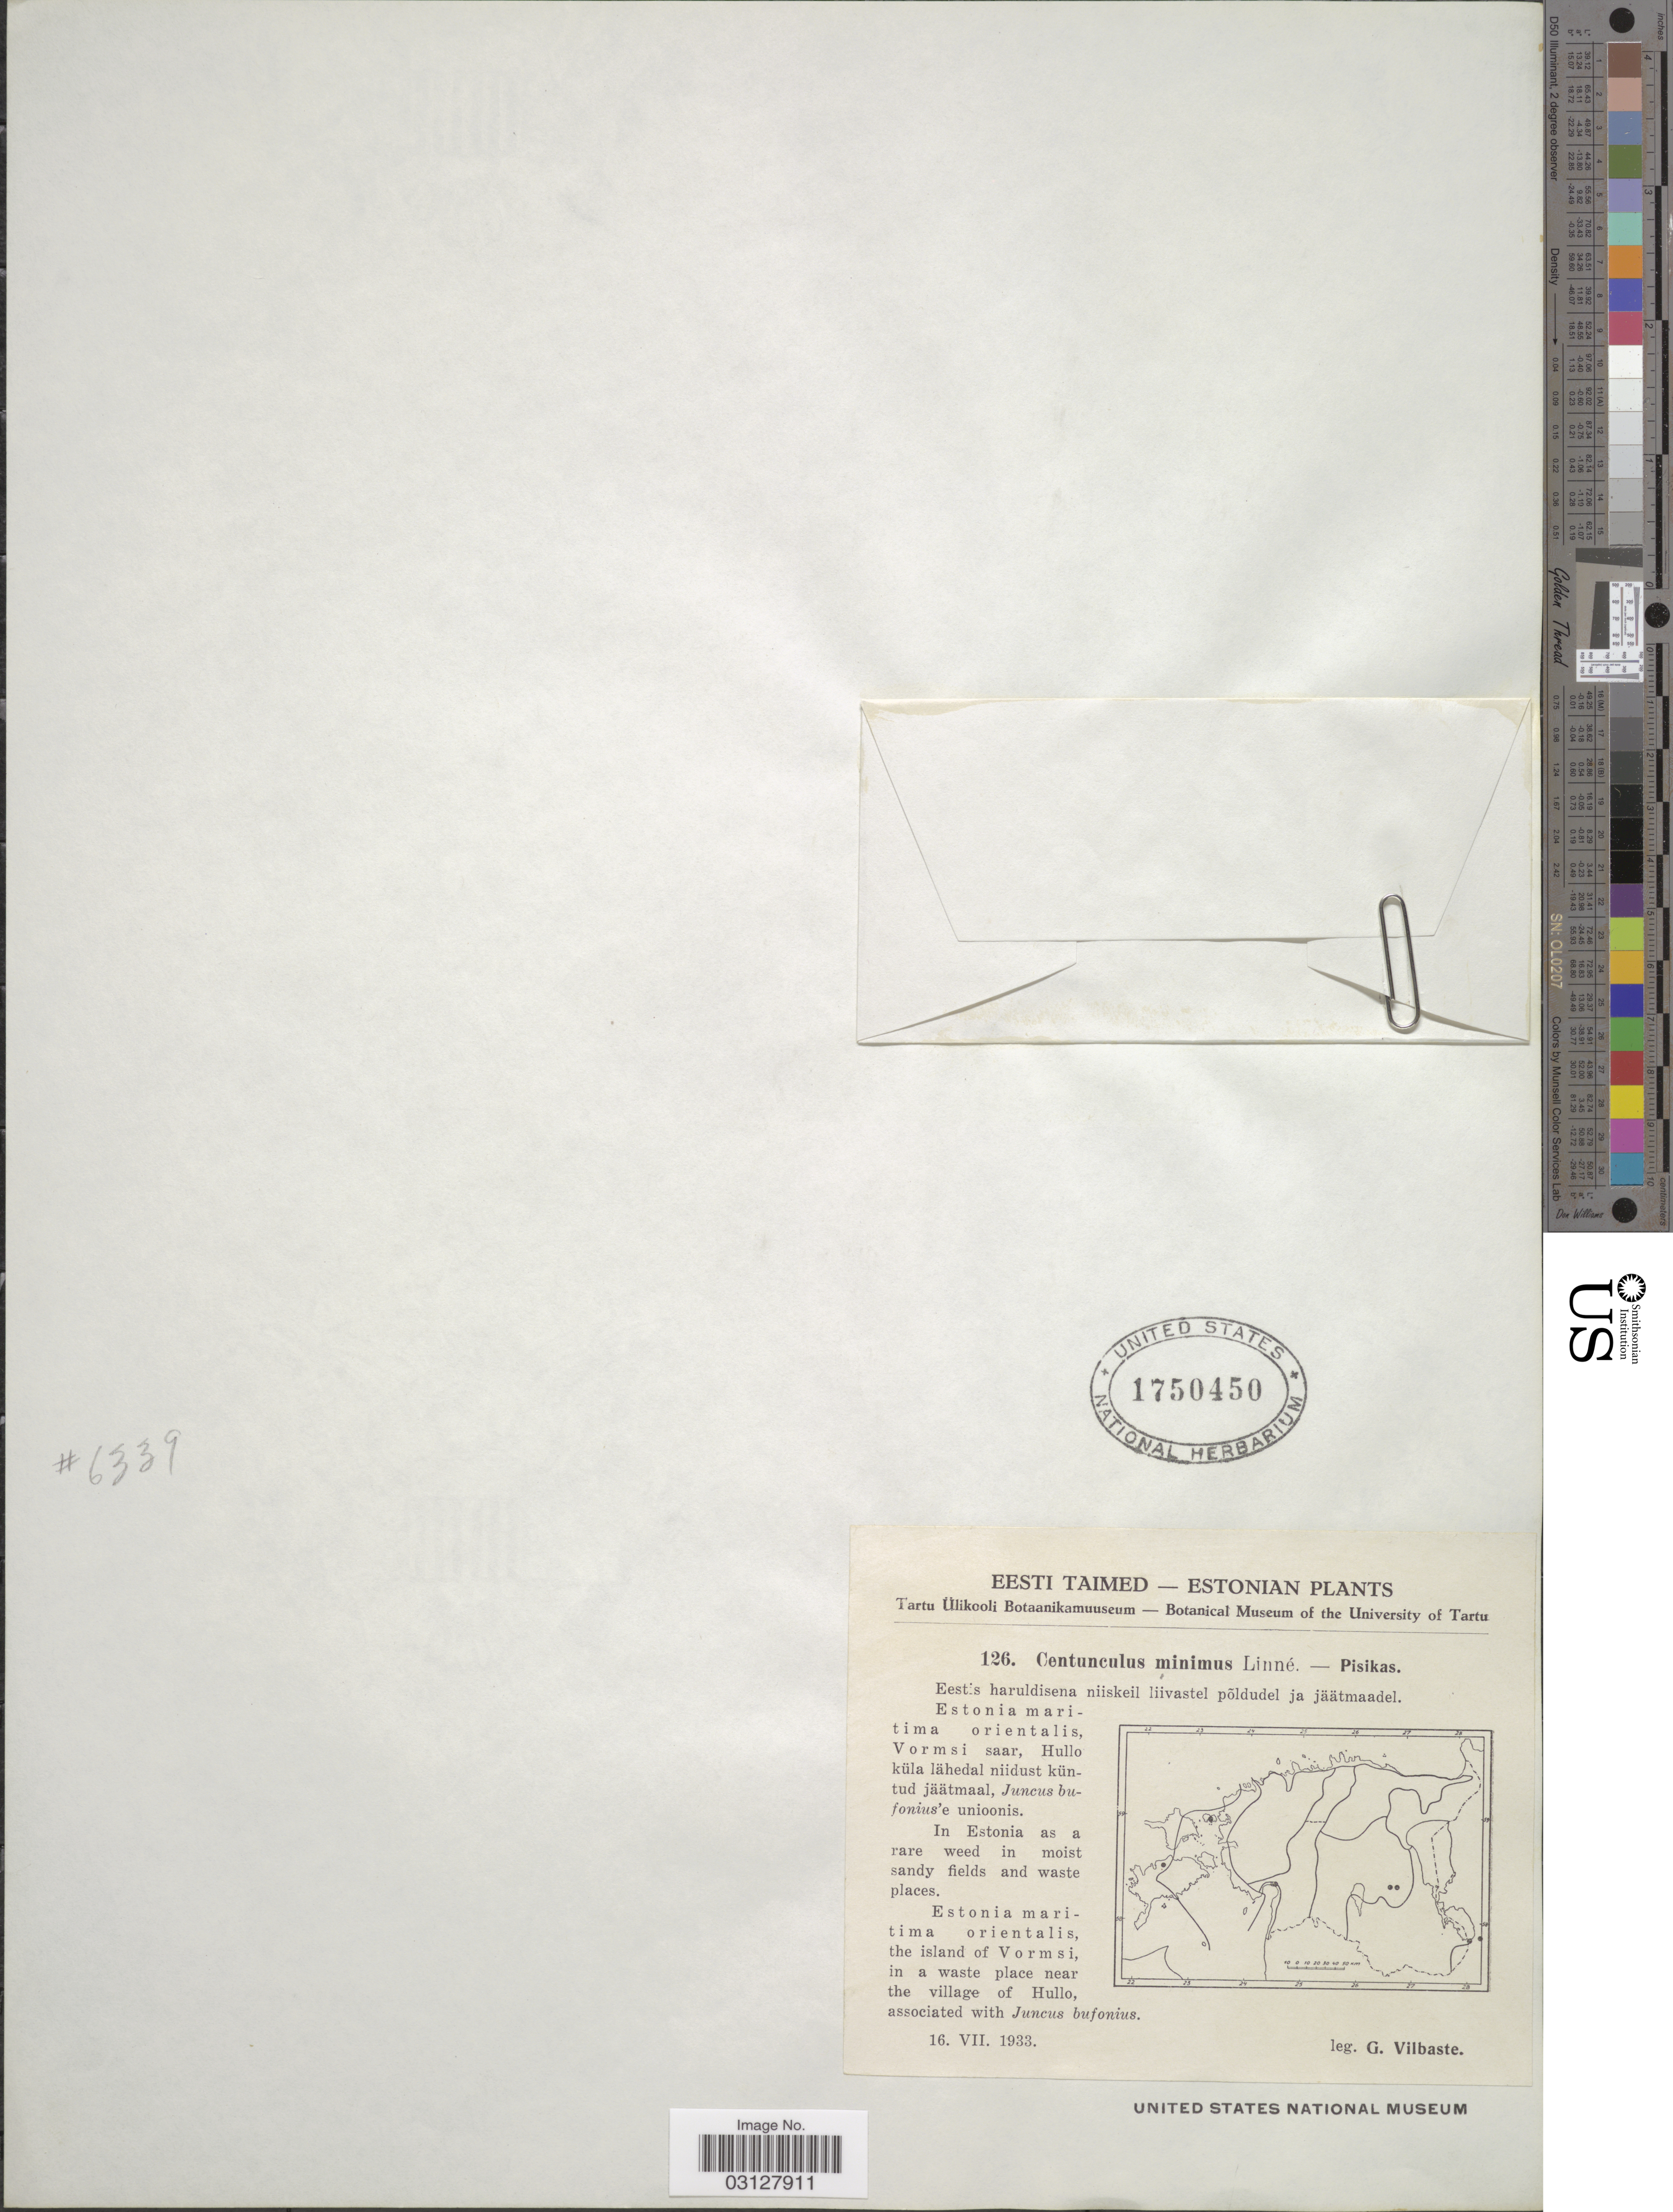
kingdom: Plantae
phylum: Tracheophyta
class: Magnoliopsida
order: Ericales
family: Primulaceae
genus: Centunculus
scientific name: Centunculus minimus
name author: L.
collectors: G. Vilbaste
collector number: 126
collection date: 1933-07-16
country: Estonia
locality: Estonia maritima orientalis, the island of Vormsi, in a waste place near the village of Hullo.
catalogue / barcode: US 1750450